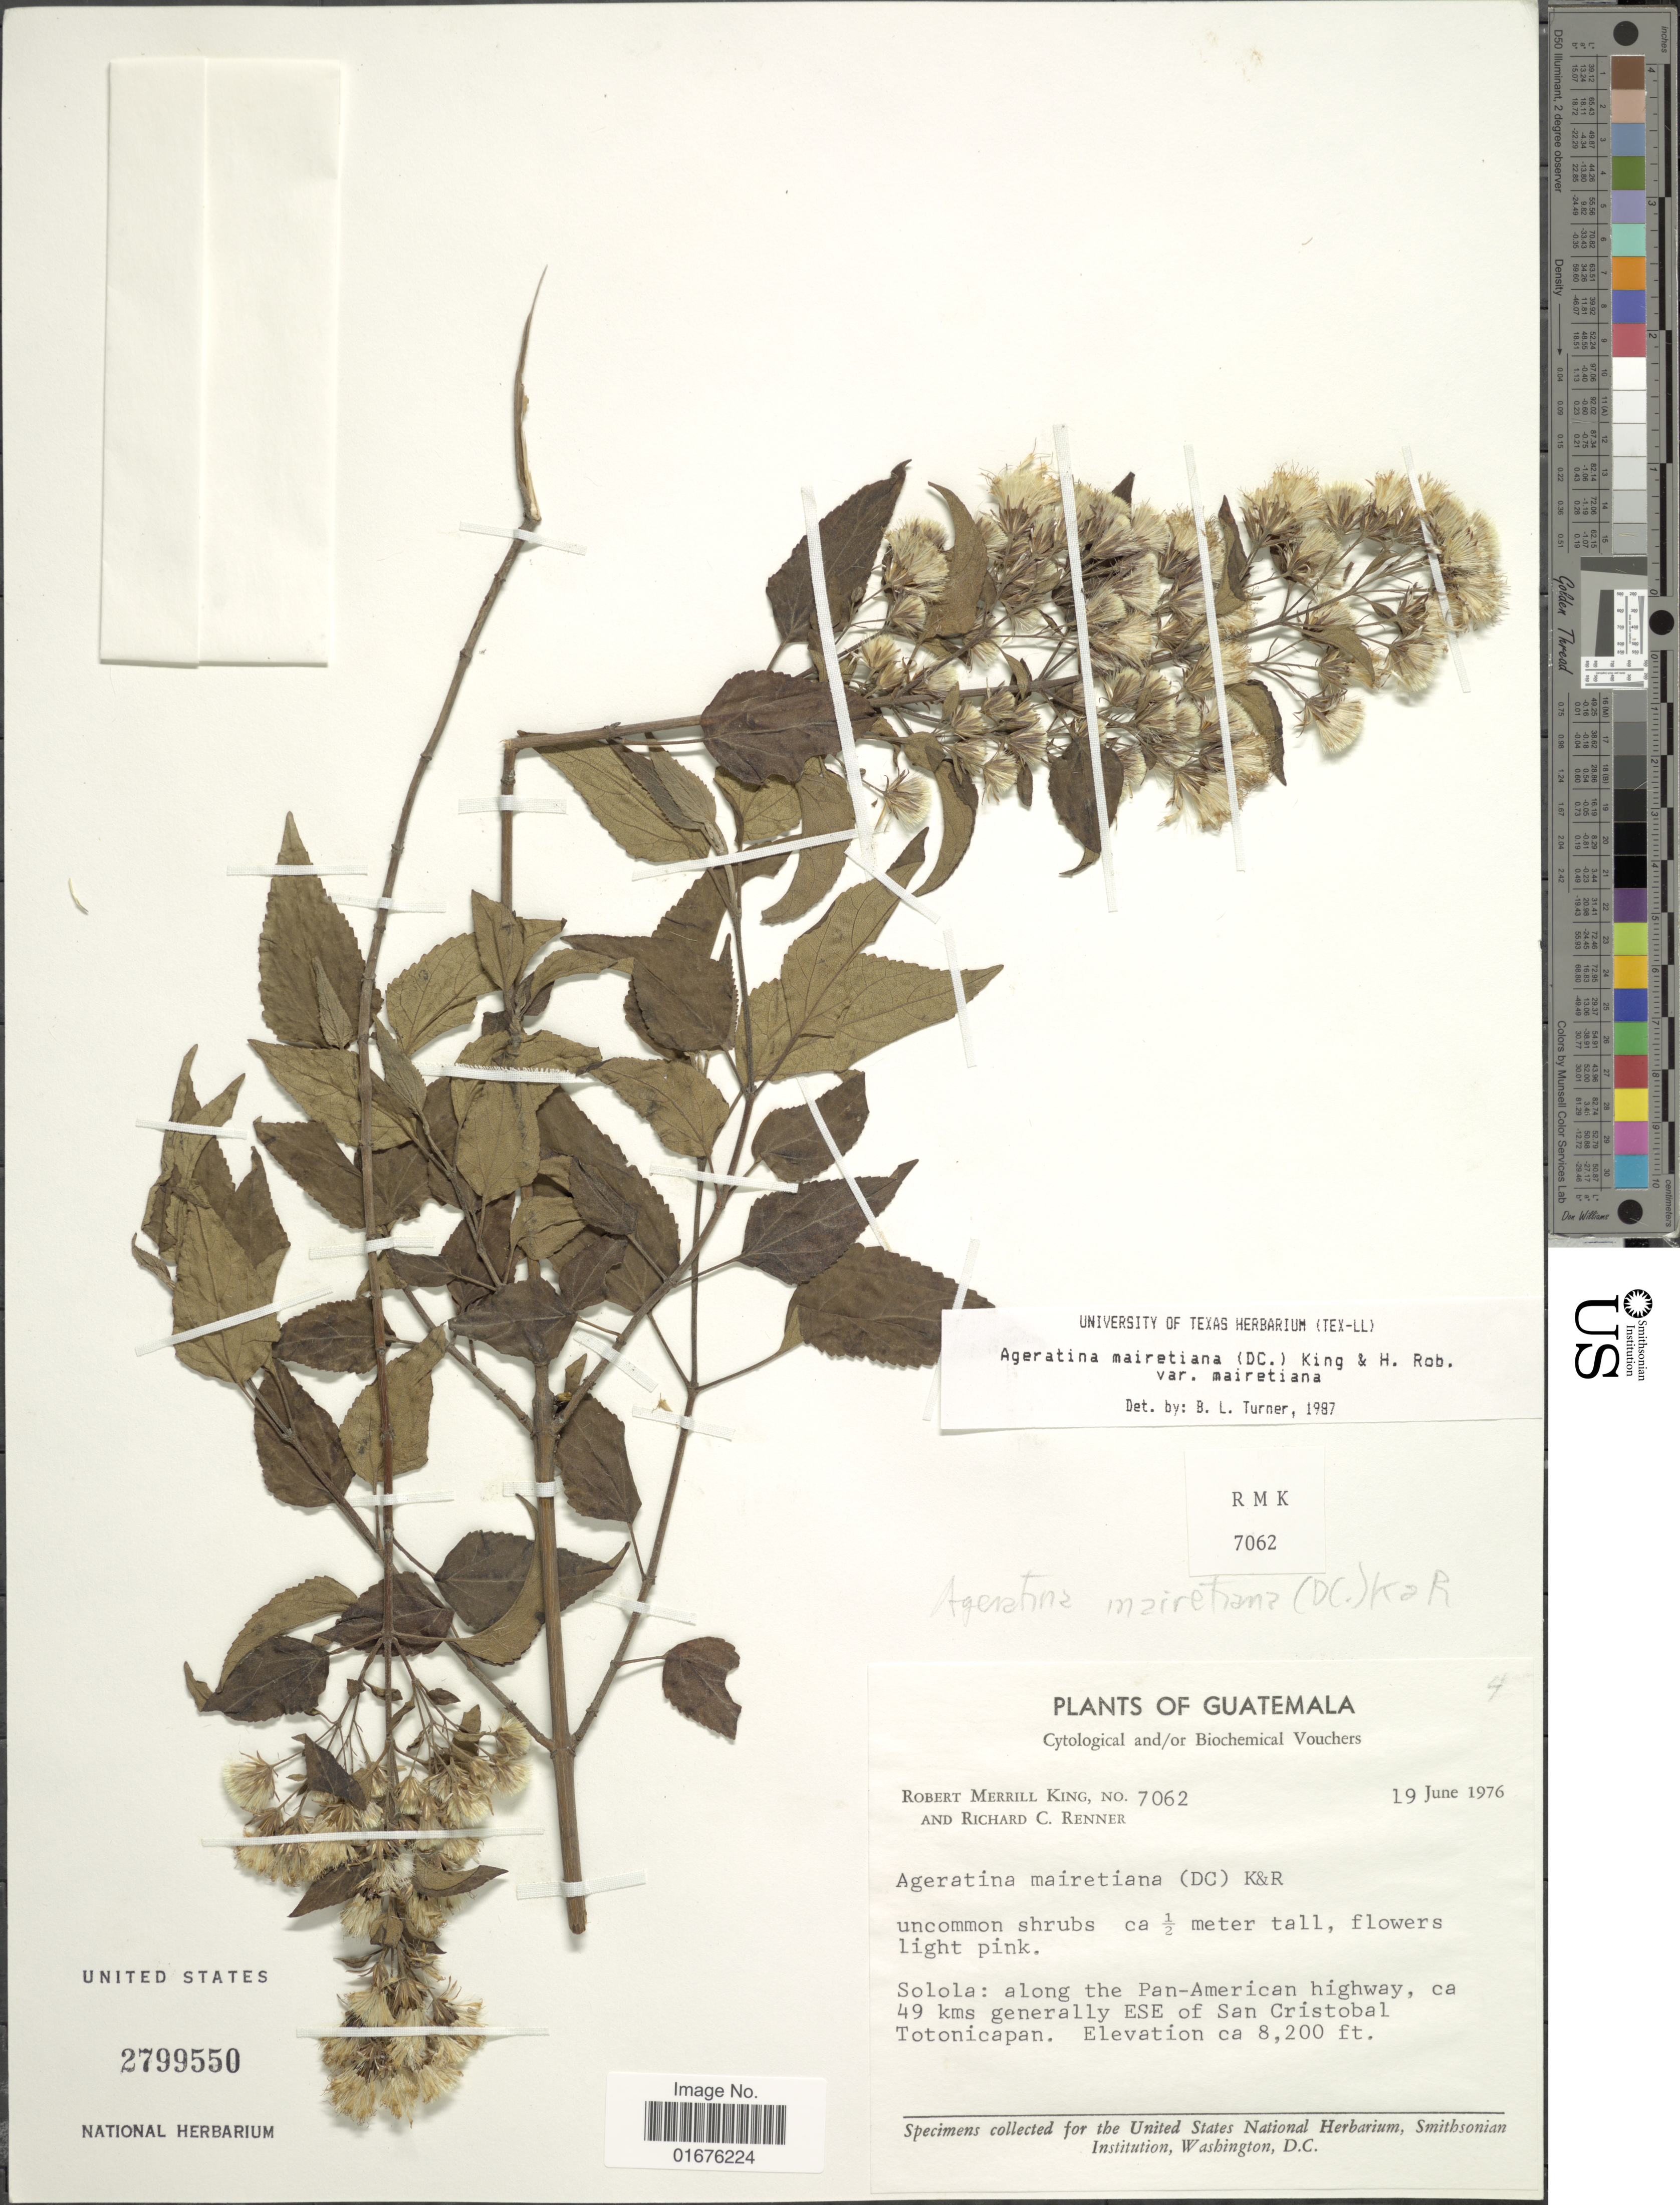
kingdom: Plantae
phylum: Tracheophyta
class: Magnoliopsida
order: Asterales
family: Asteraceae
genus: Ageratina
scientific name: Ageratina mairetiana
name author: (DC.) R.M. King & H. Rob.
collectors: R. M. King & R. C. Renner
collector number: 7062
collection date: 1976-06-19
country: Guatemala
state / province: Sololá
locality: Along the Pan-American highway, ca 49 kms generally ESE of San Cristobal Totonicapan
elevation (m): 2499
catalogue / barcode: US 2799550